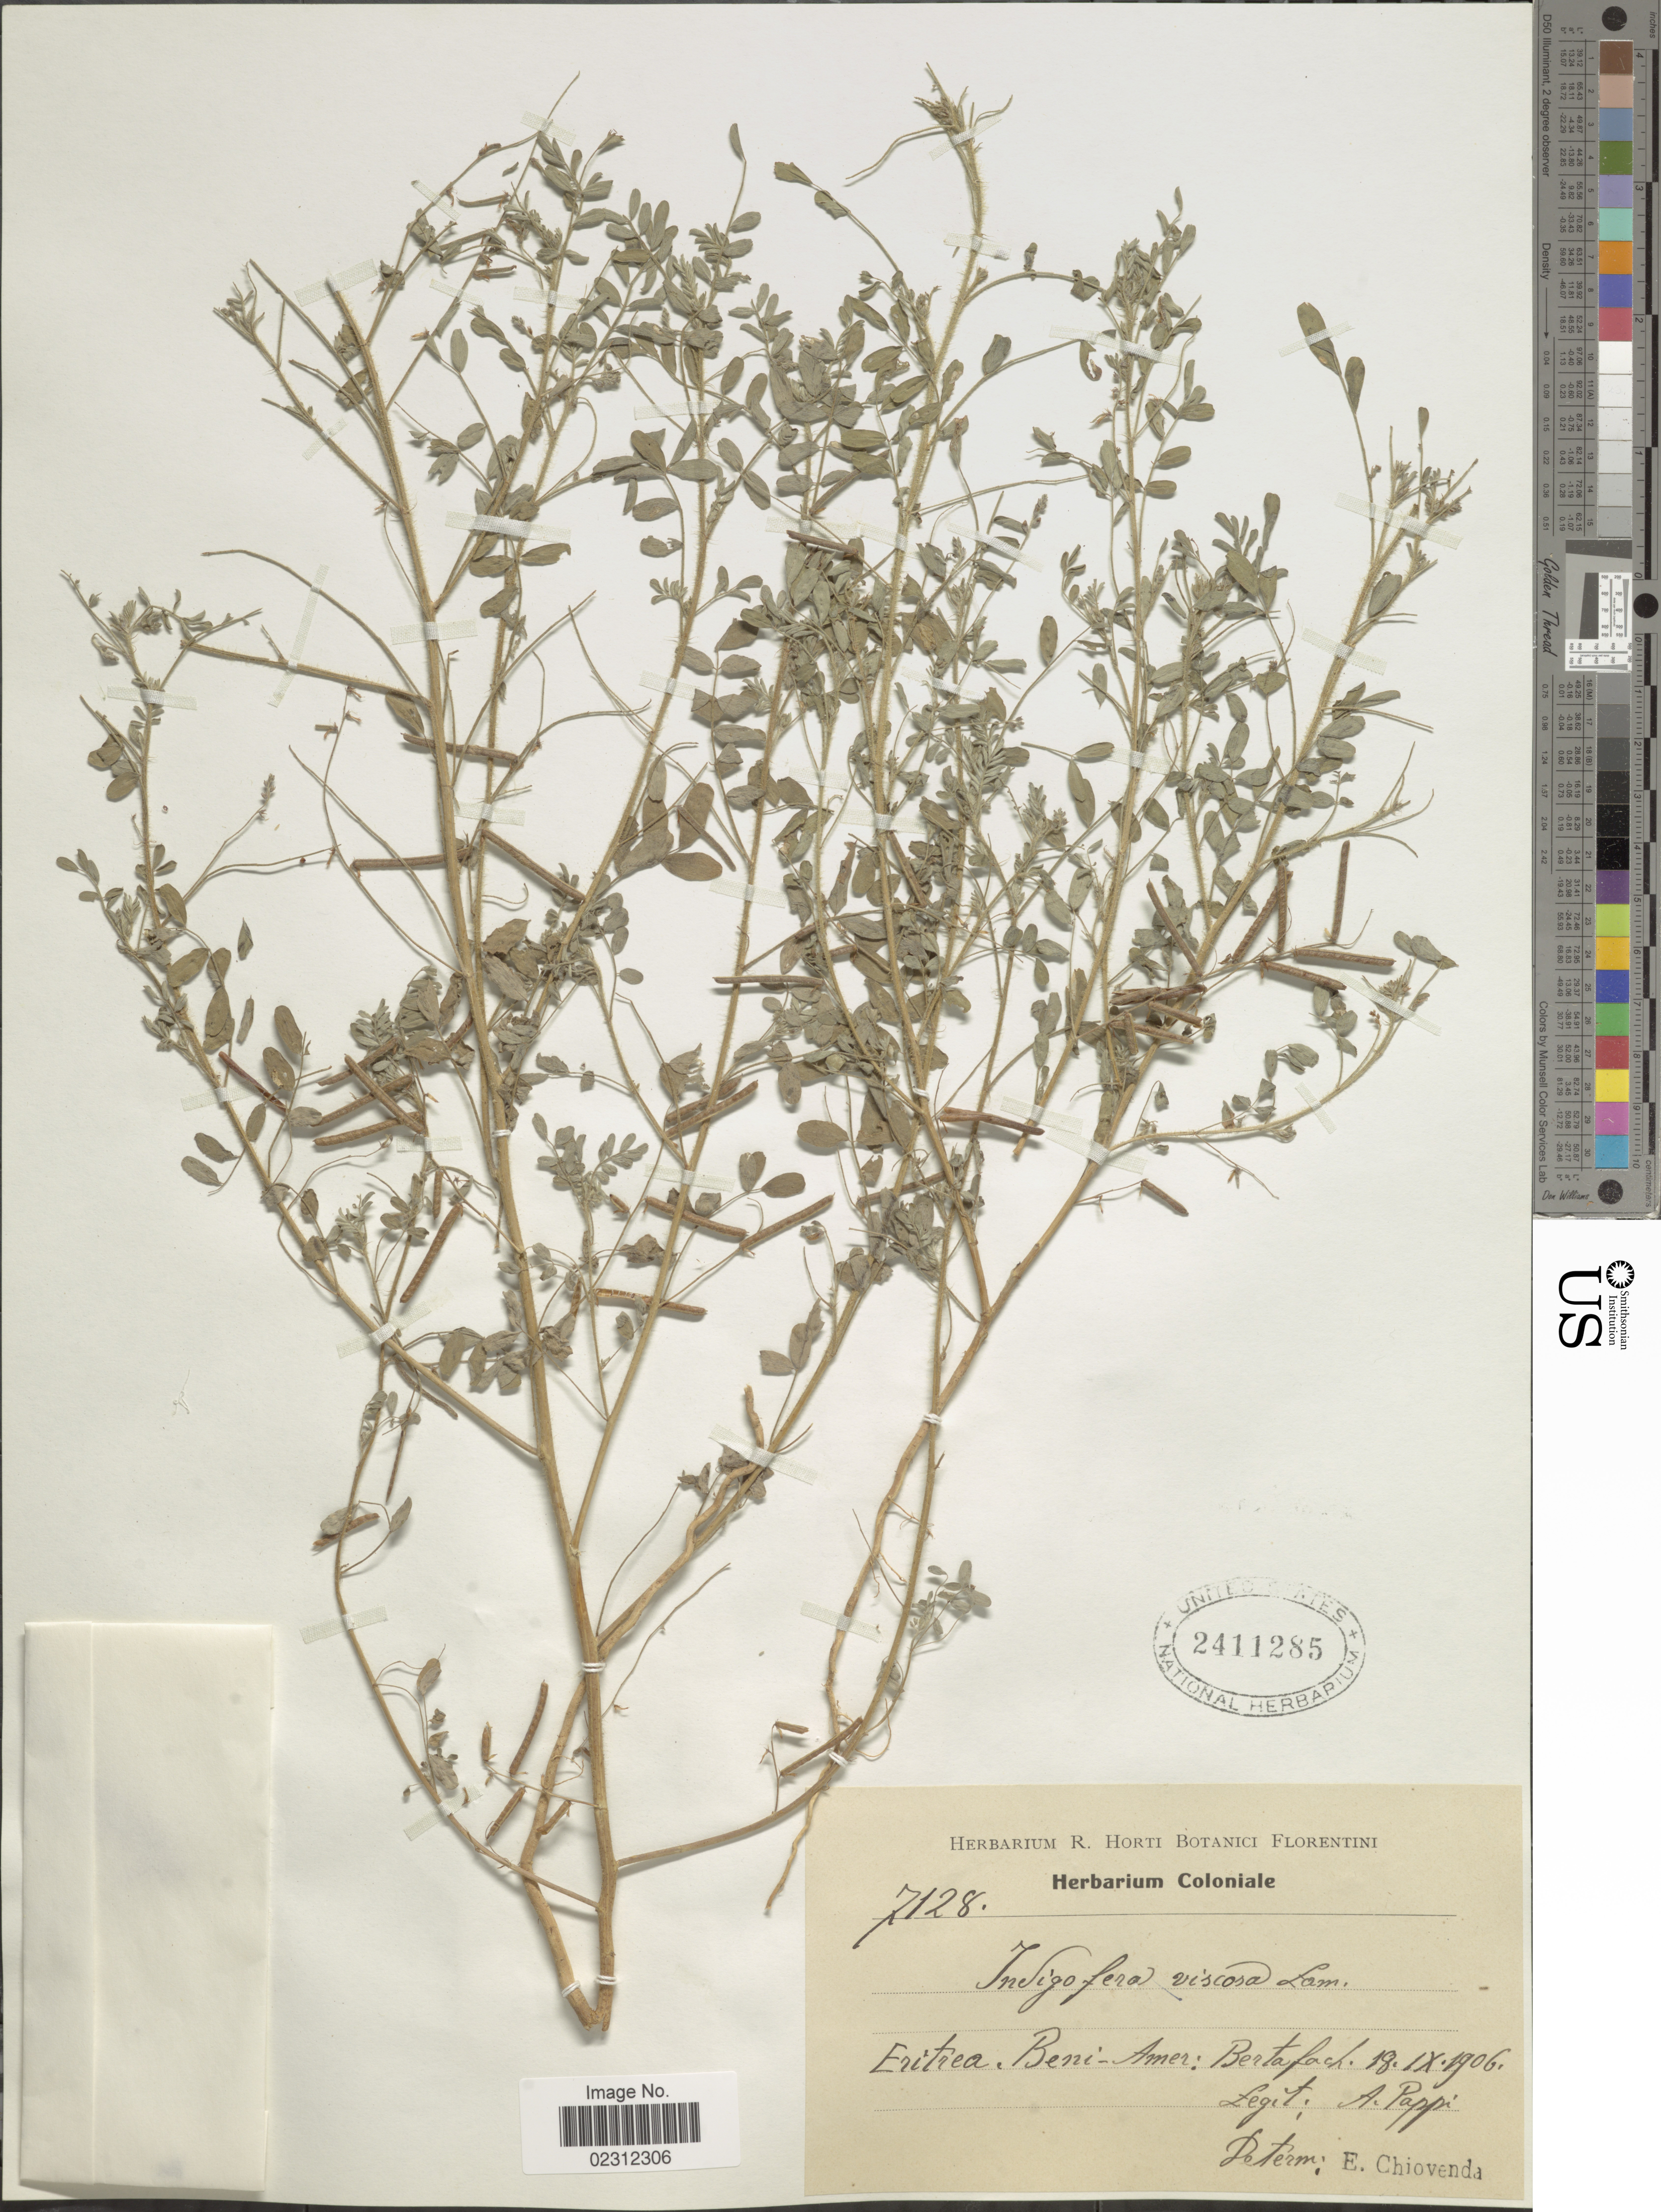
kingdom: Plantae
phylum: Tracheophyta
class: Magnoliopsida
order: Fabales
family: Fabaceae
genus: Indigofera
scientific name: Indigofera viscosa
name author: Lam.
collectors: A. Pappi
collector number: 7128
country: Eritrea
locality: Beni - Amer: Bertfach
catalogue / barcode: US 2411285